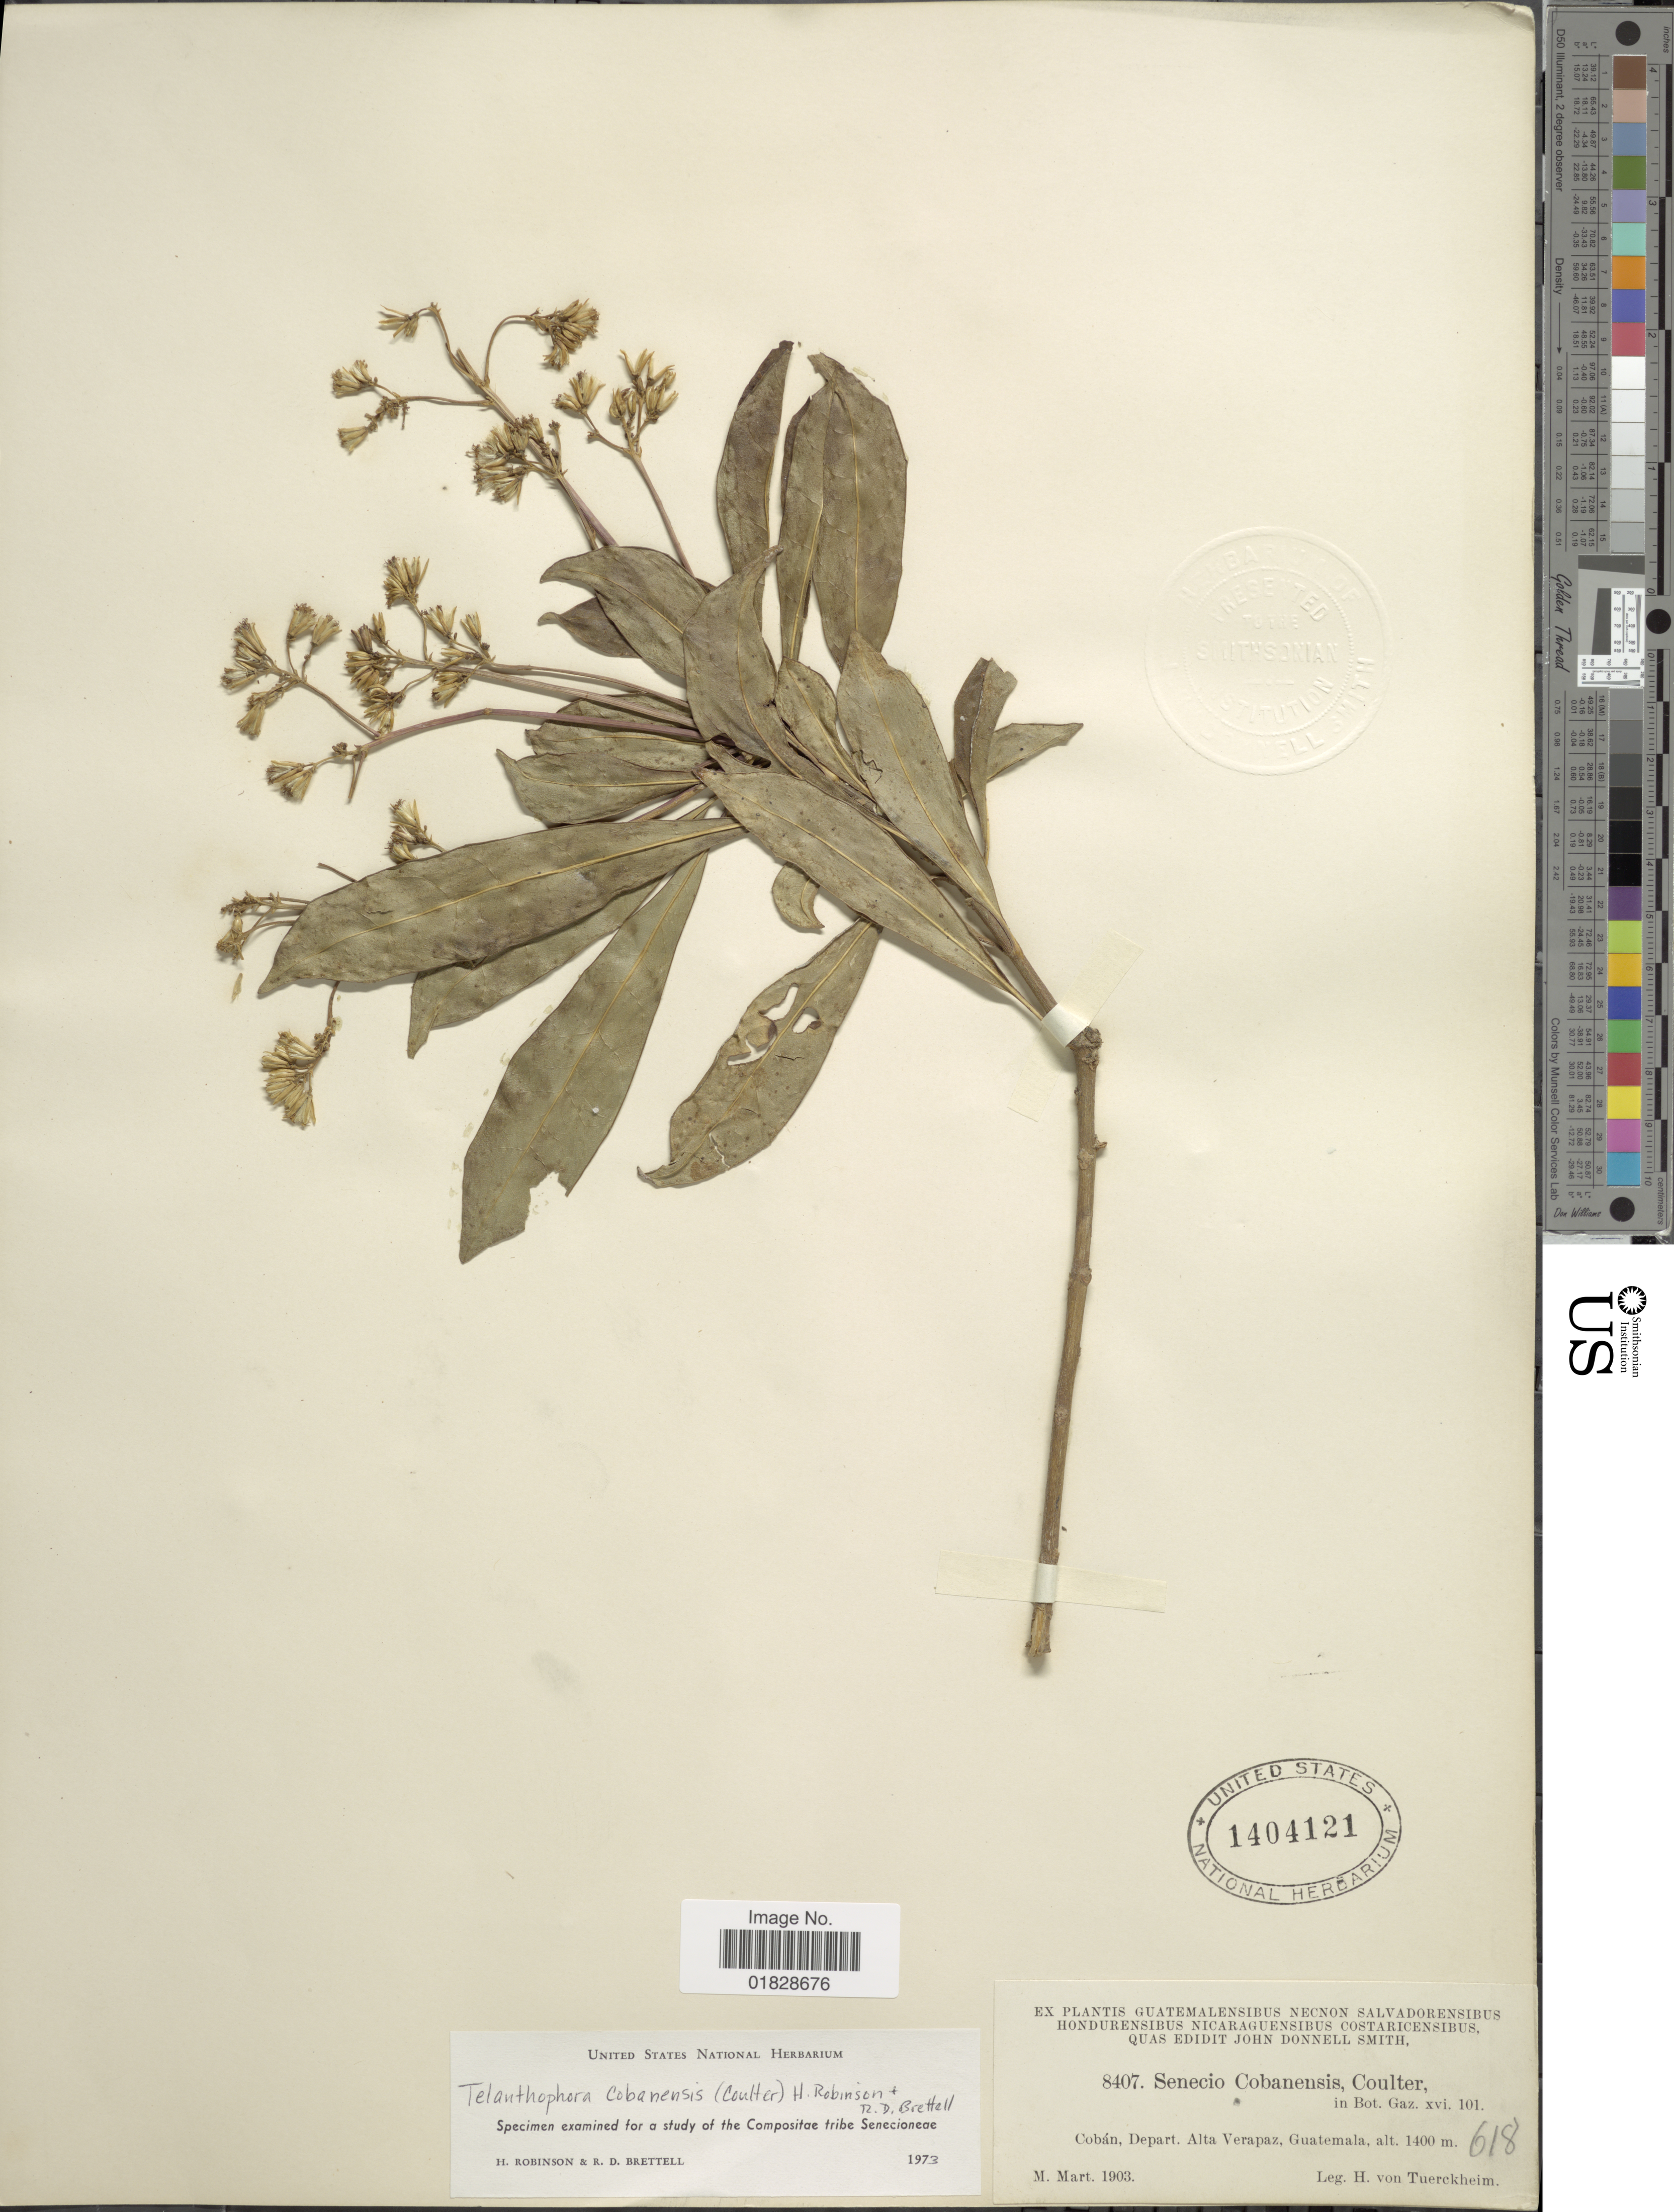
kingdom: Plantae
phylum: Tracheophyta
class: Magnoliopsida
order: Asterales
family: Asteraceae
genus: Telanthophora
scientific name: Telanthophora cobanensis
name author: (J.M. Coult.) H. Rob. & Brettell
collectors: H. von Tuerckheim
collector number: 8407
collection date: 1903-03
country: Guatemala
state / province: Alta Verapaz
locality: Cobán, Depart. Alta Verapaz, Guatemala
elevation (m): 1400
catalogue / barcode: US 1404121